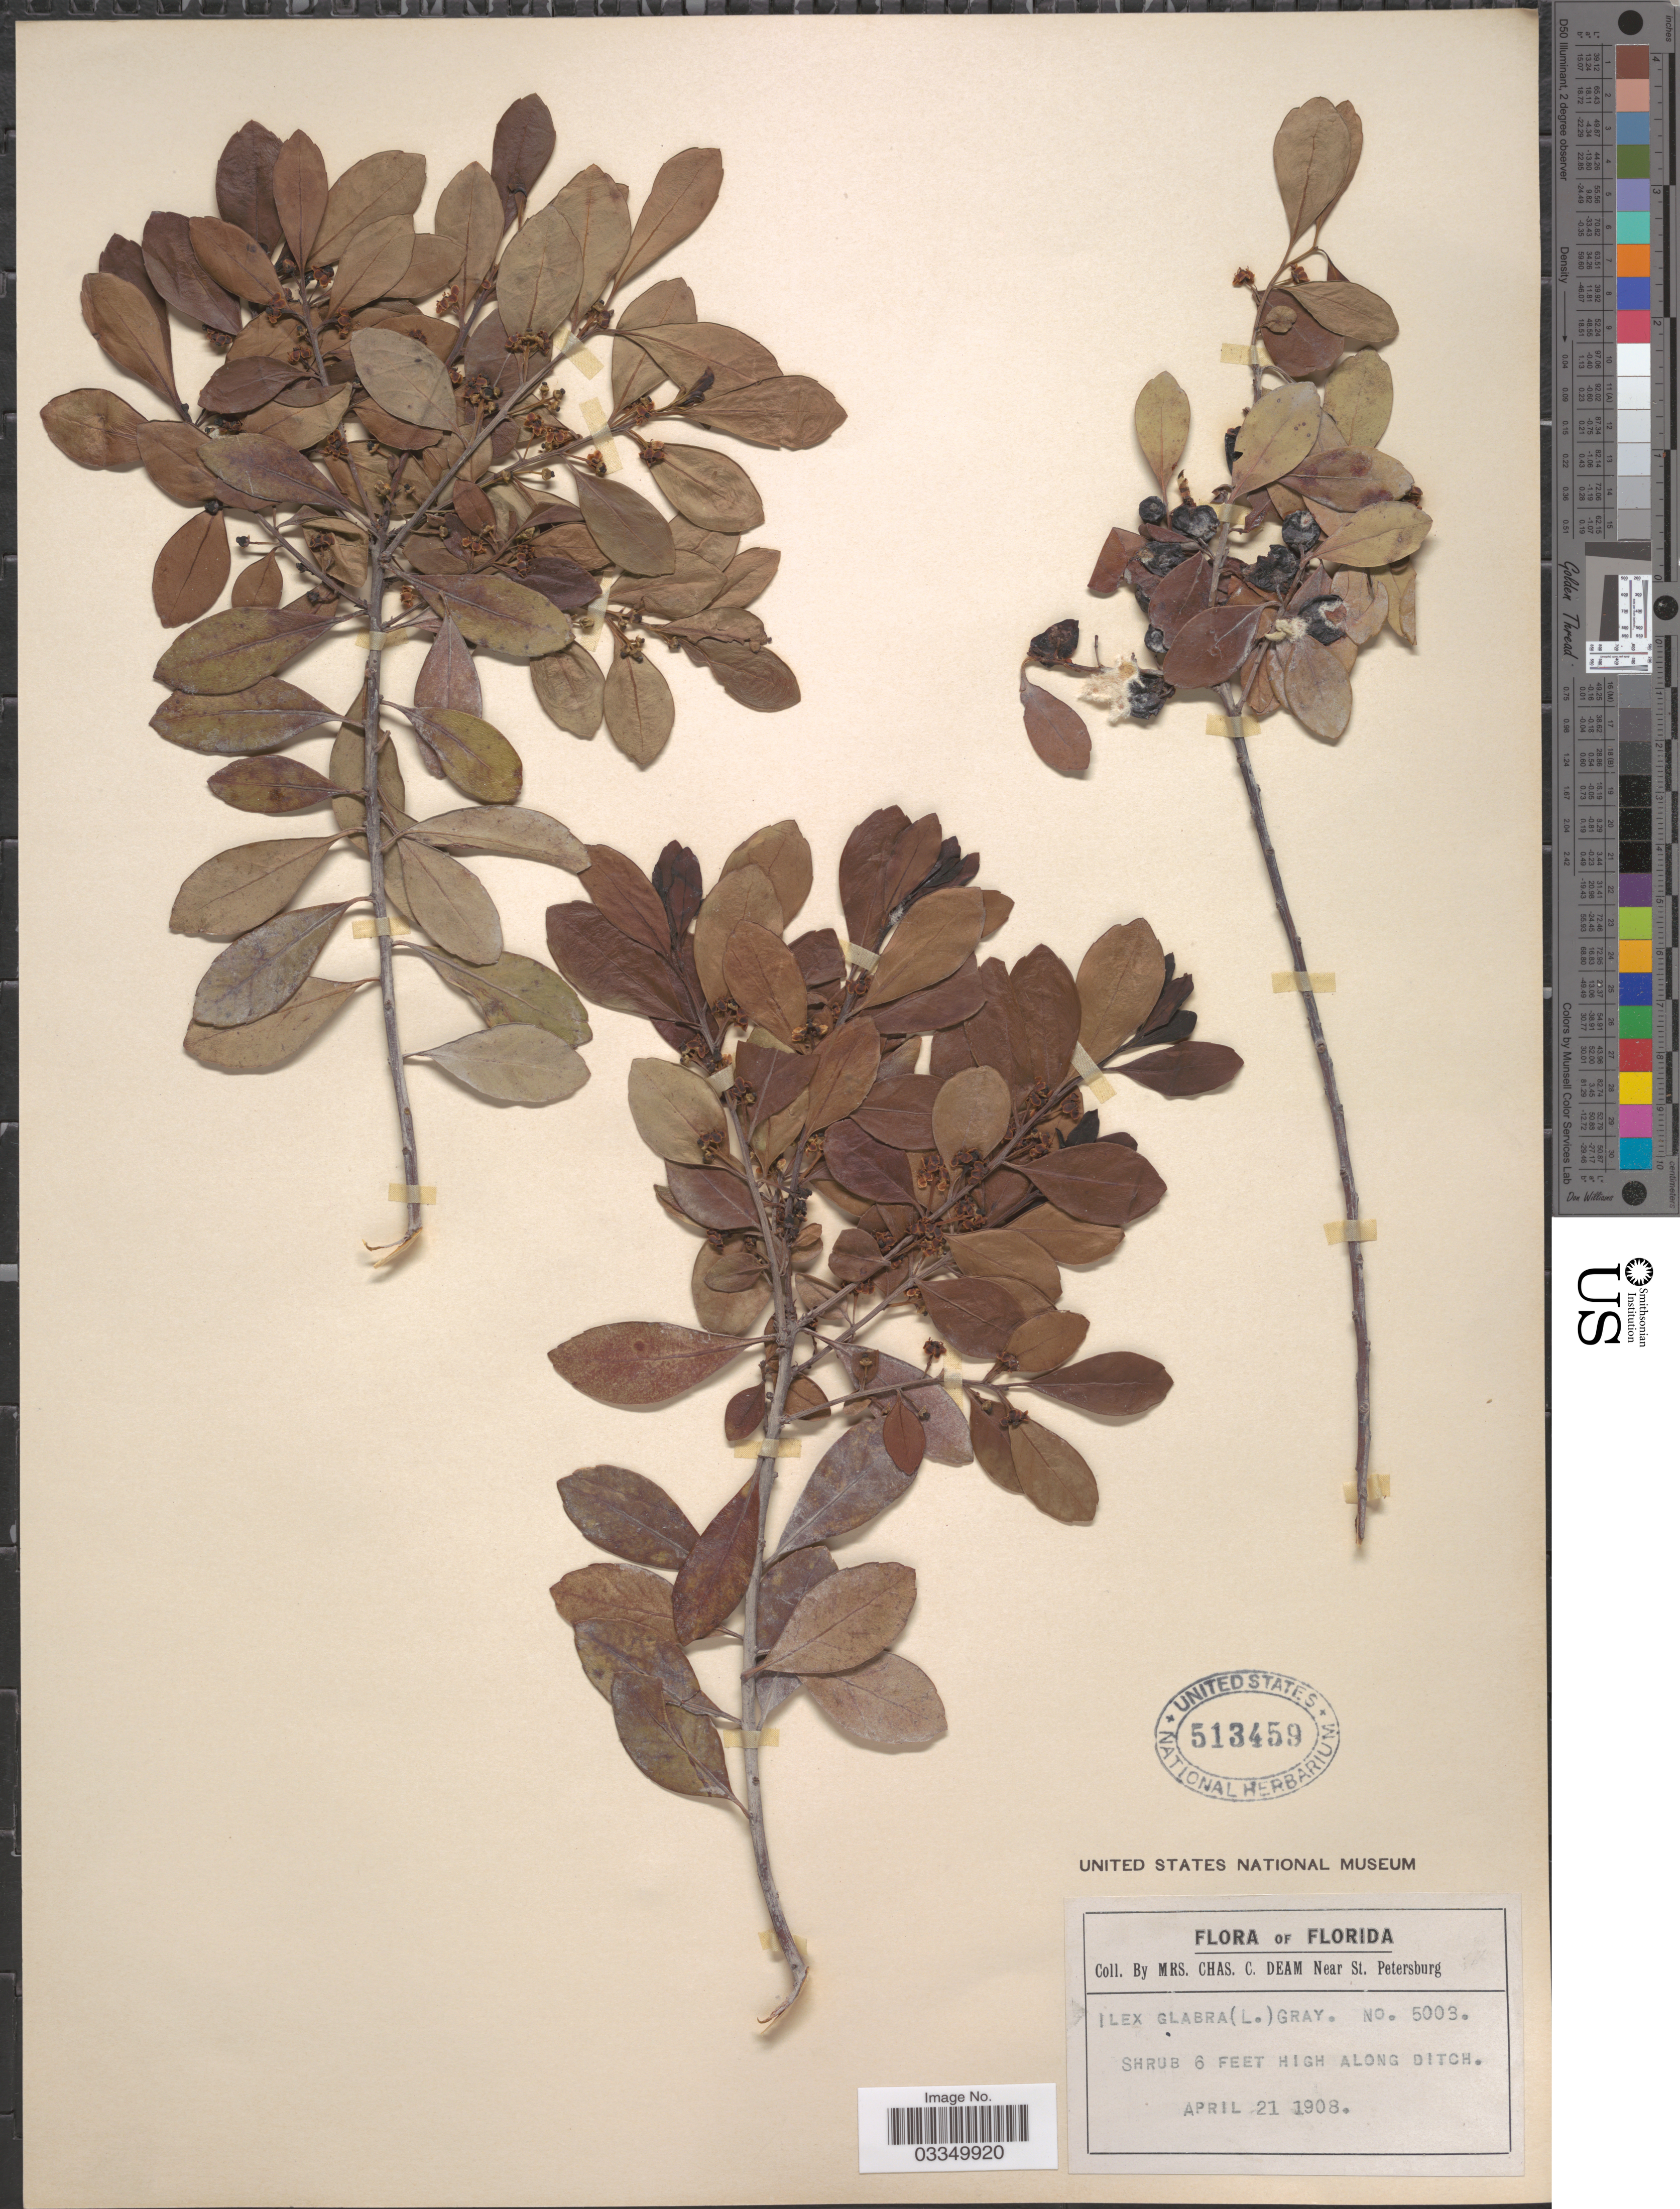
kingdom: Plantae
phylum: Tracheophyta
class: Magnoliopsida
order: Aquifoliales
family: Aquifoliaceae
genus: Ilex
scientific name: Ilex glabra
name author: (L.) A. Gray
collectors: C. Deam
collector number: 5003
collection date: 1908-04-21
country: United States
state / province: Florida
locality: Near St. Petersburg.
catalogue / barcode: US 513459